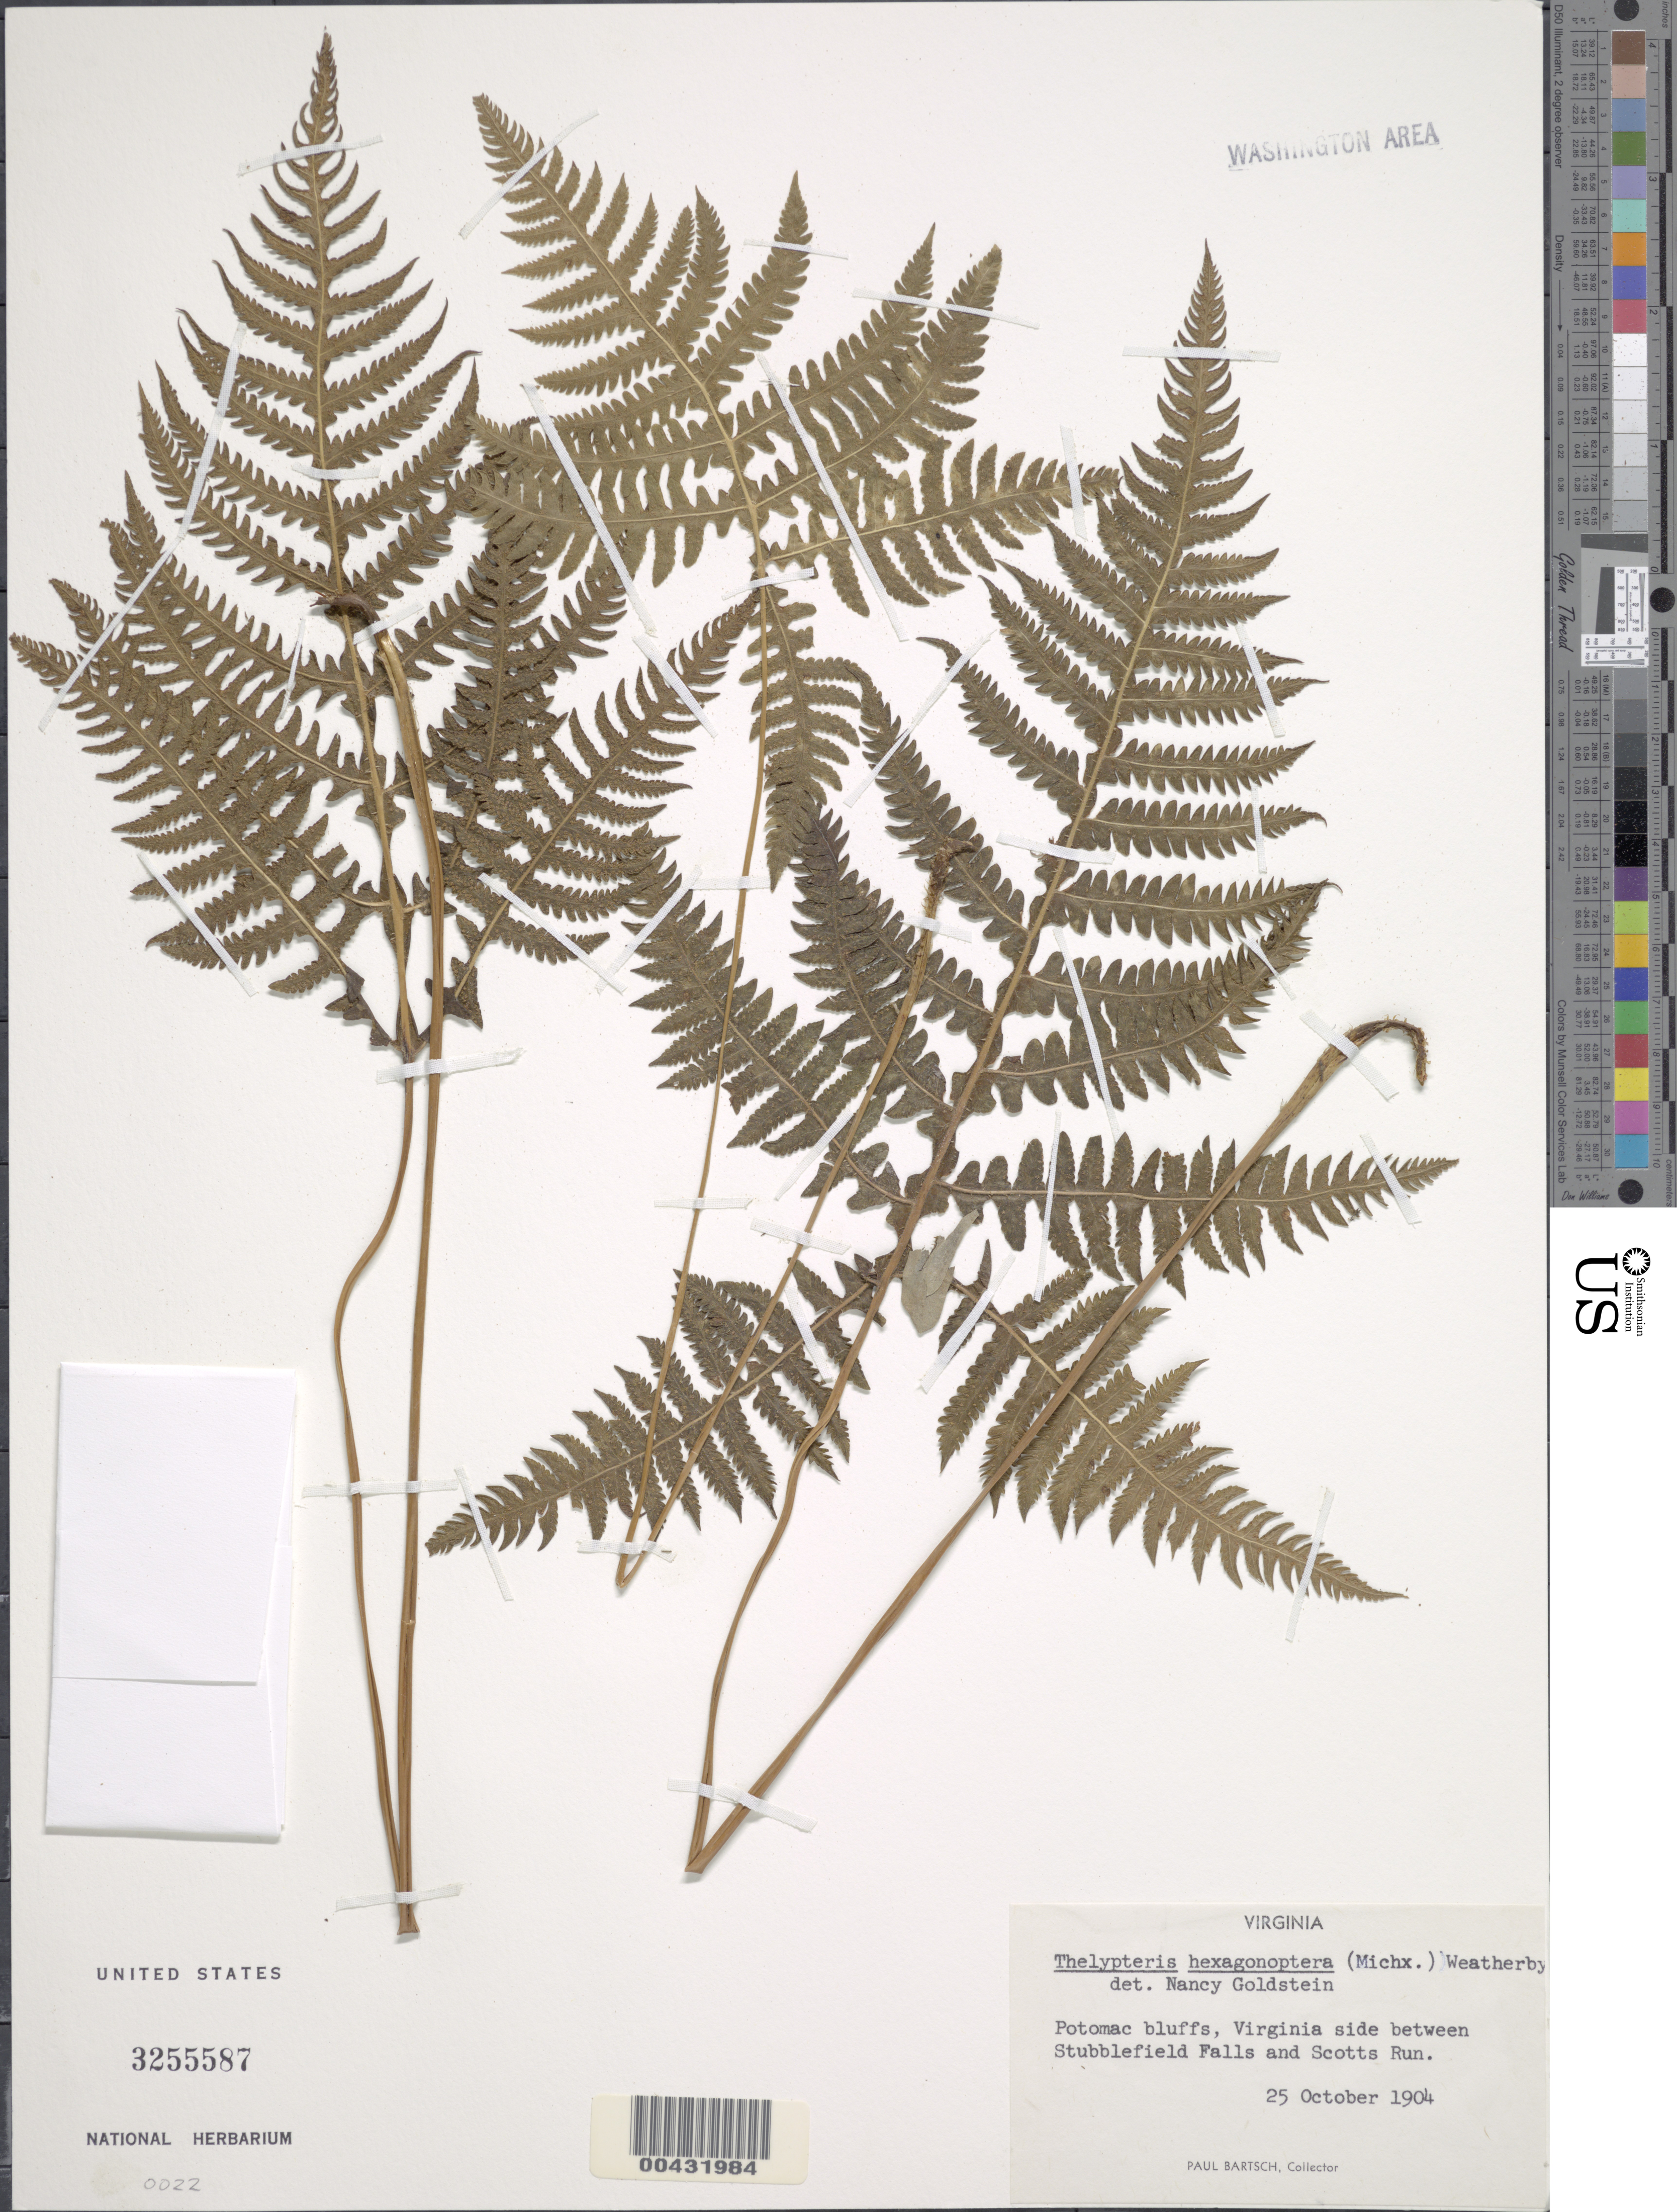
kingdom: Plantae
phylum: Tracheophyta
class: Polypodiopsida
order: Polypodiales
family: Thelypteridaceae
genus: Phegopteris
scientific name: Phegopteris hexagonoptera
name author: (Michx.) Fée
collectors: P. Bartsch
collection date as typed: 25 Oct 1904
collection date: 1904-10-25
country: United States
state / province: Virginia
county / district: Fairfax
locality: Between Stubblefield Falls and Scotts Run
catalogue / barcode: US 3255587